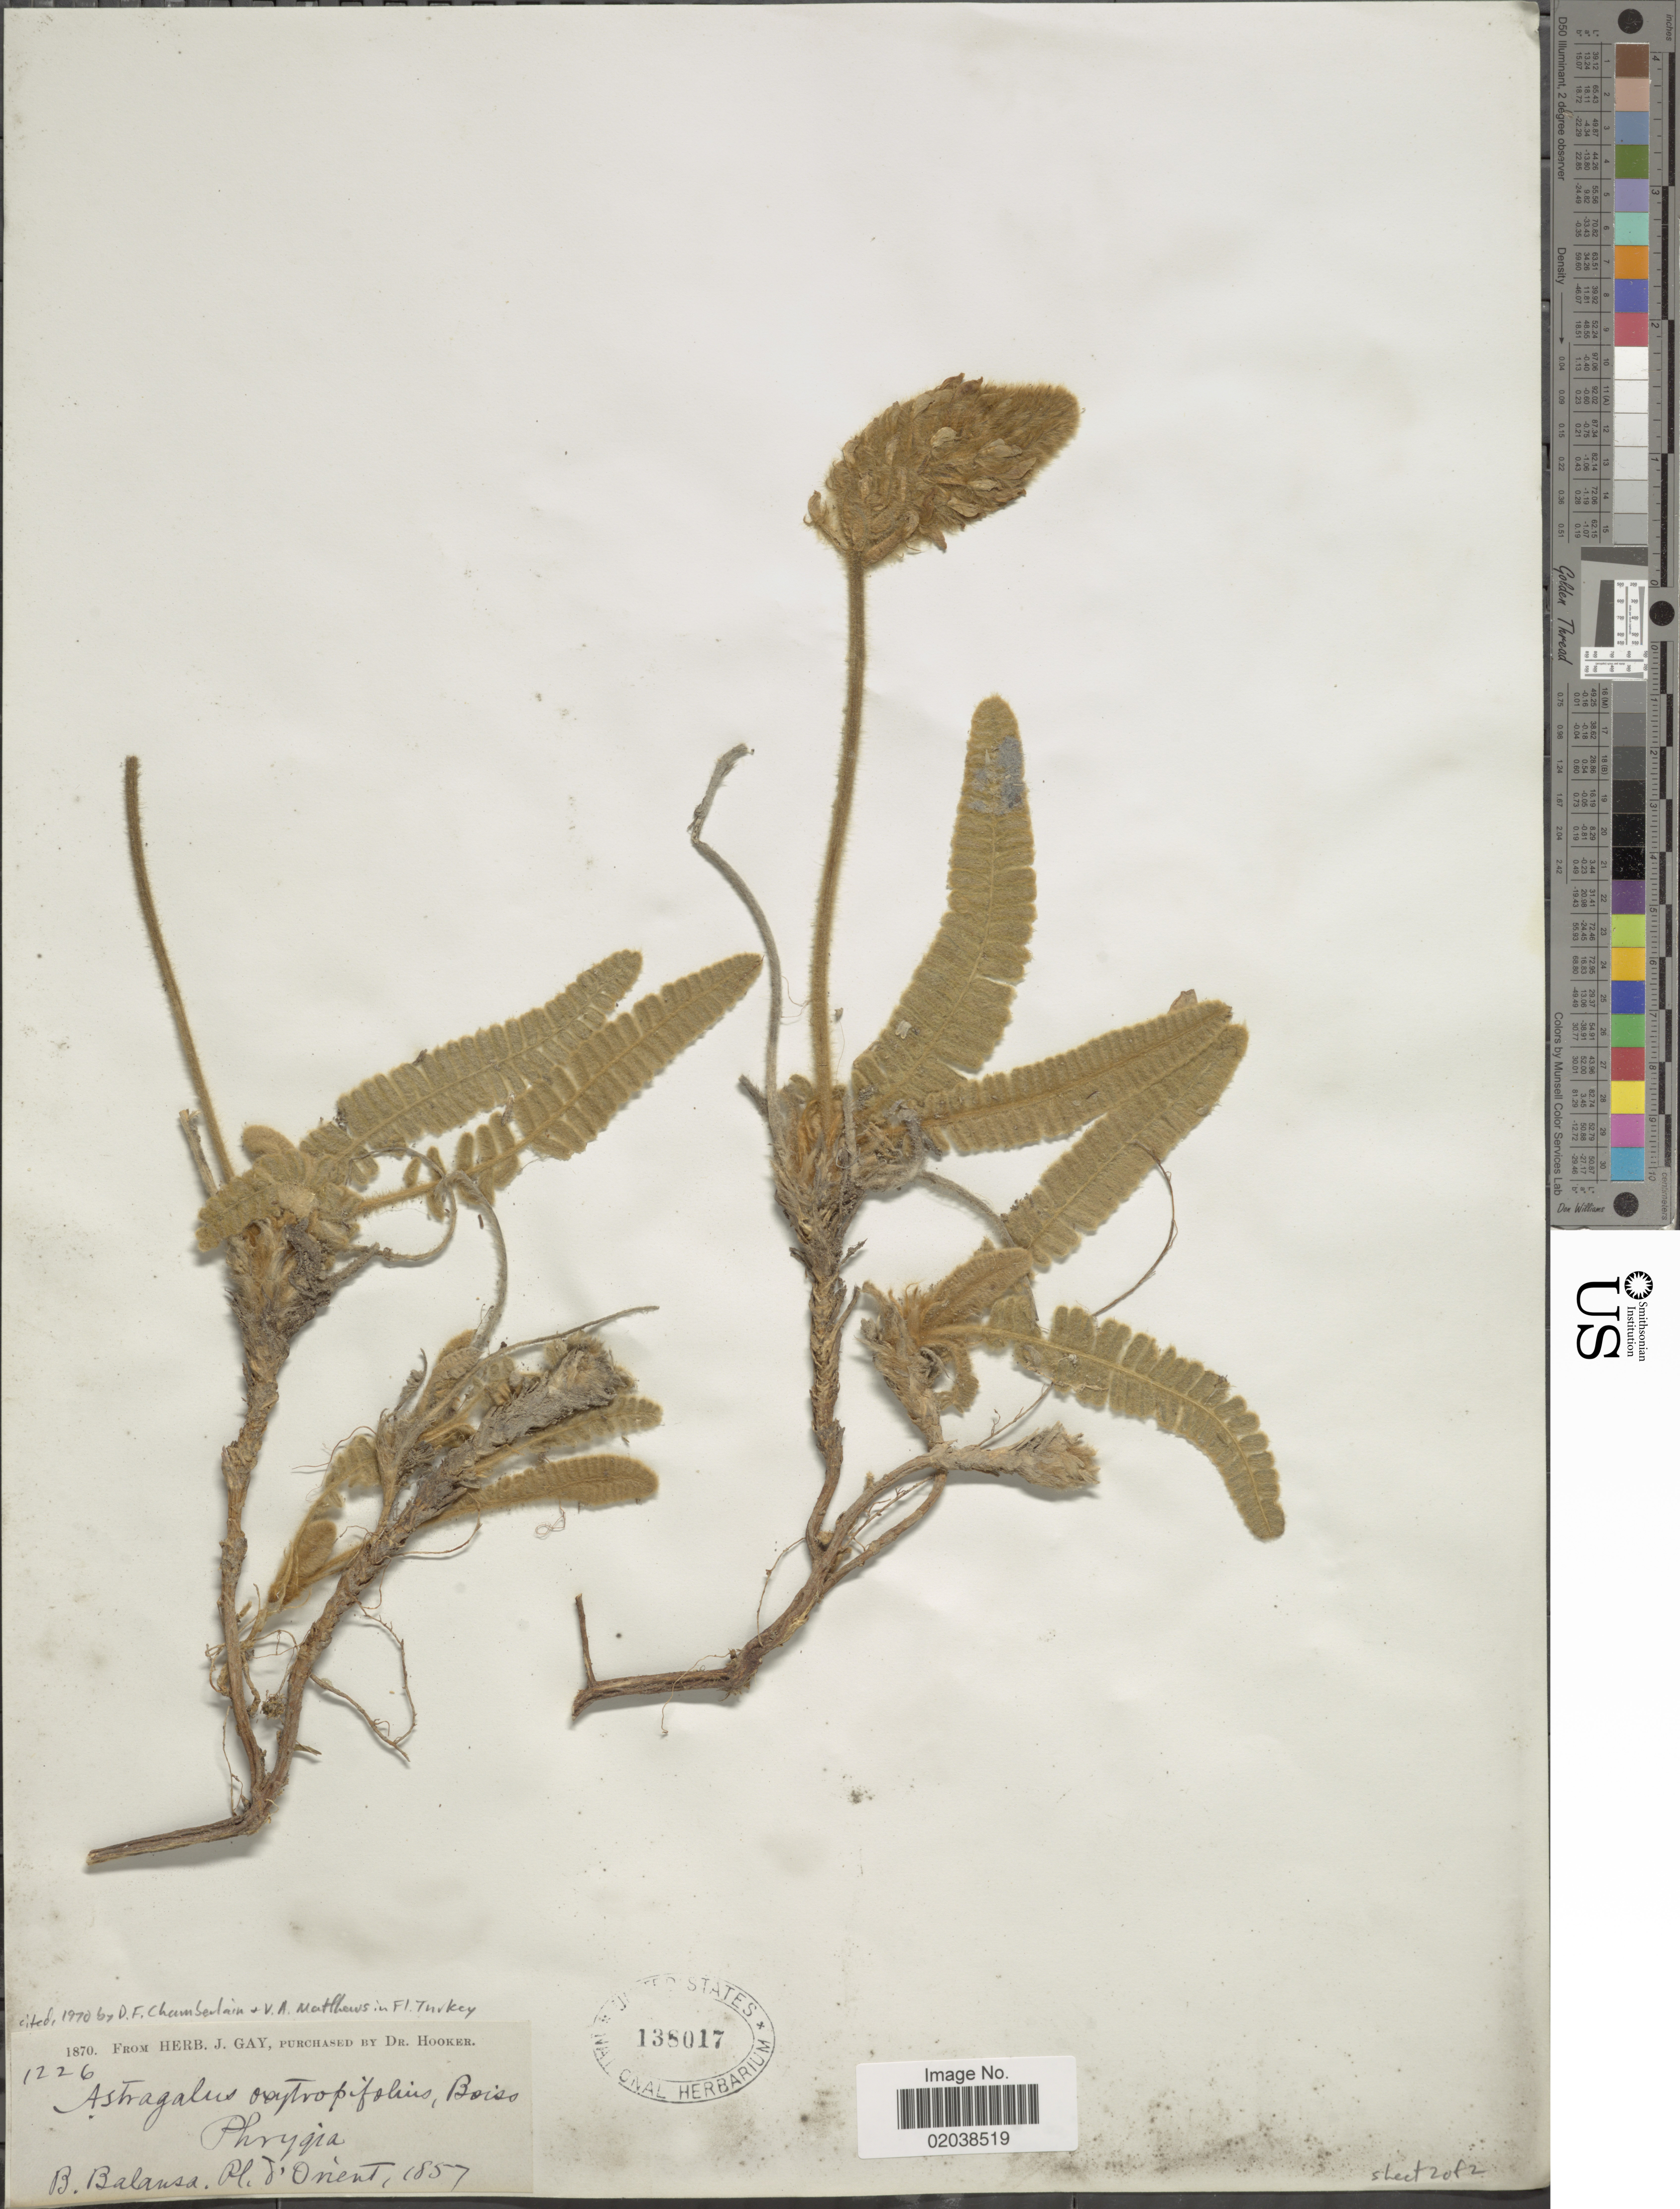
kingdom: Plantae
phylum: Tracheophyta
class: Magnoliopsida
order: Fabales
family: Fabaceae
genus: Astragalus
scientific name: Astragalus oxytropifolius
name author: Boiss.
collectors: B. Balansa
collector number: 1226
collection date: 1857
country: Turkey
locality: Orient. Phrygia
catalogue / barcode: US 138017